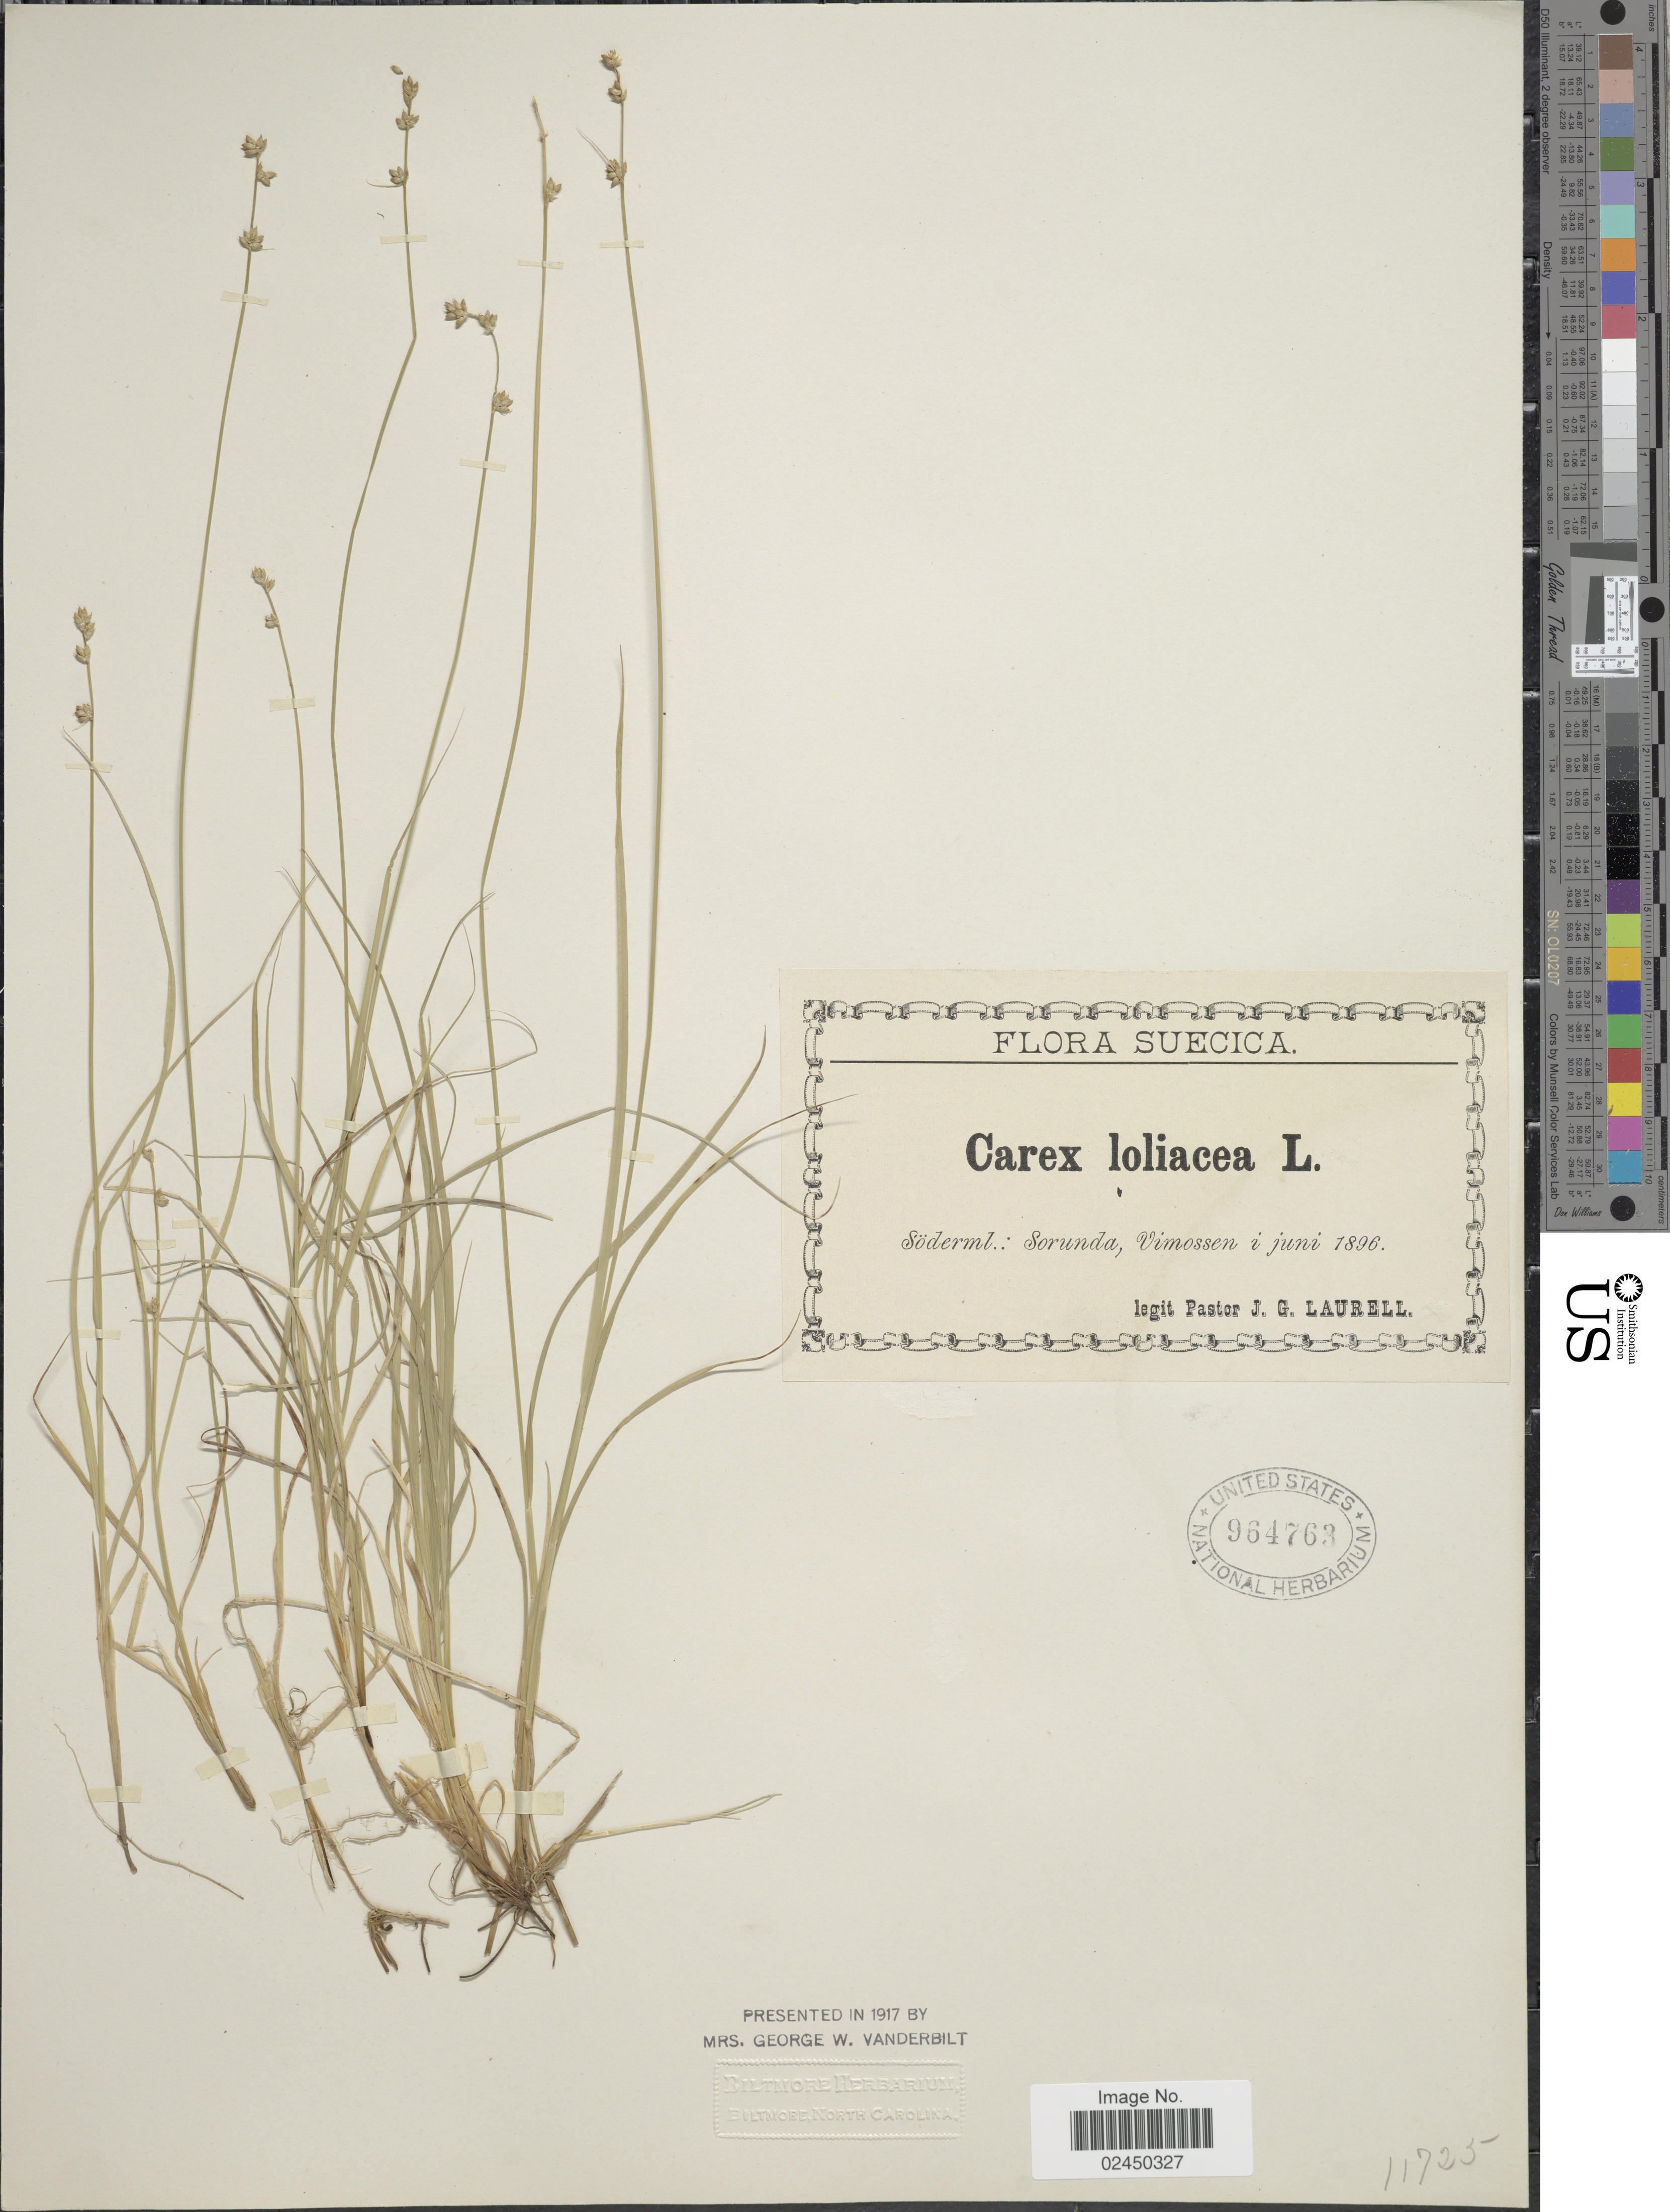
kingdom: Plantae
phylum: Tracheophyta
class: Liliopsida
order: Poales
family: Cyperaceae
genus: Carex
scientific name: Carex loliacea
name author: L.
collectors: J. Laurell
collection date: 1896-06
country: Sweden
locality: Soderml.: Sorunda, Vimossen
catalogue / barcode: US 964763